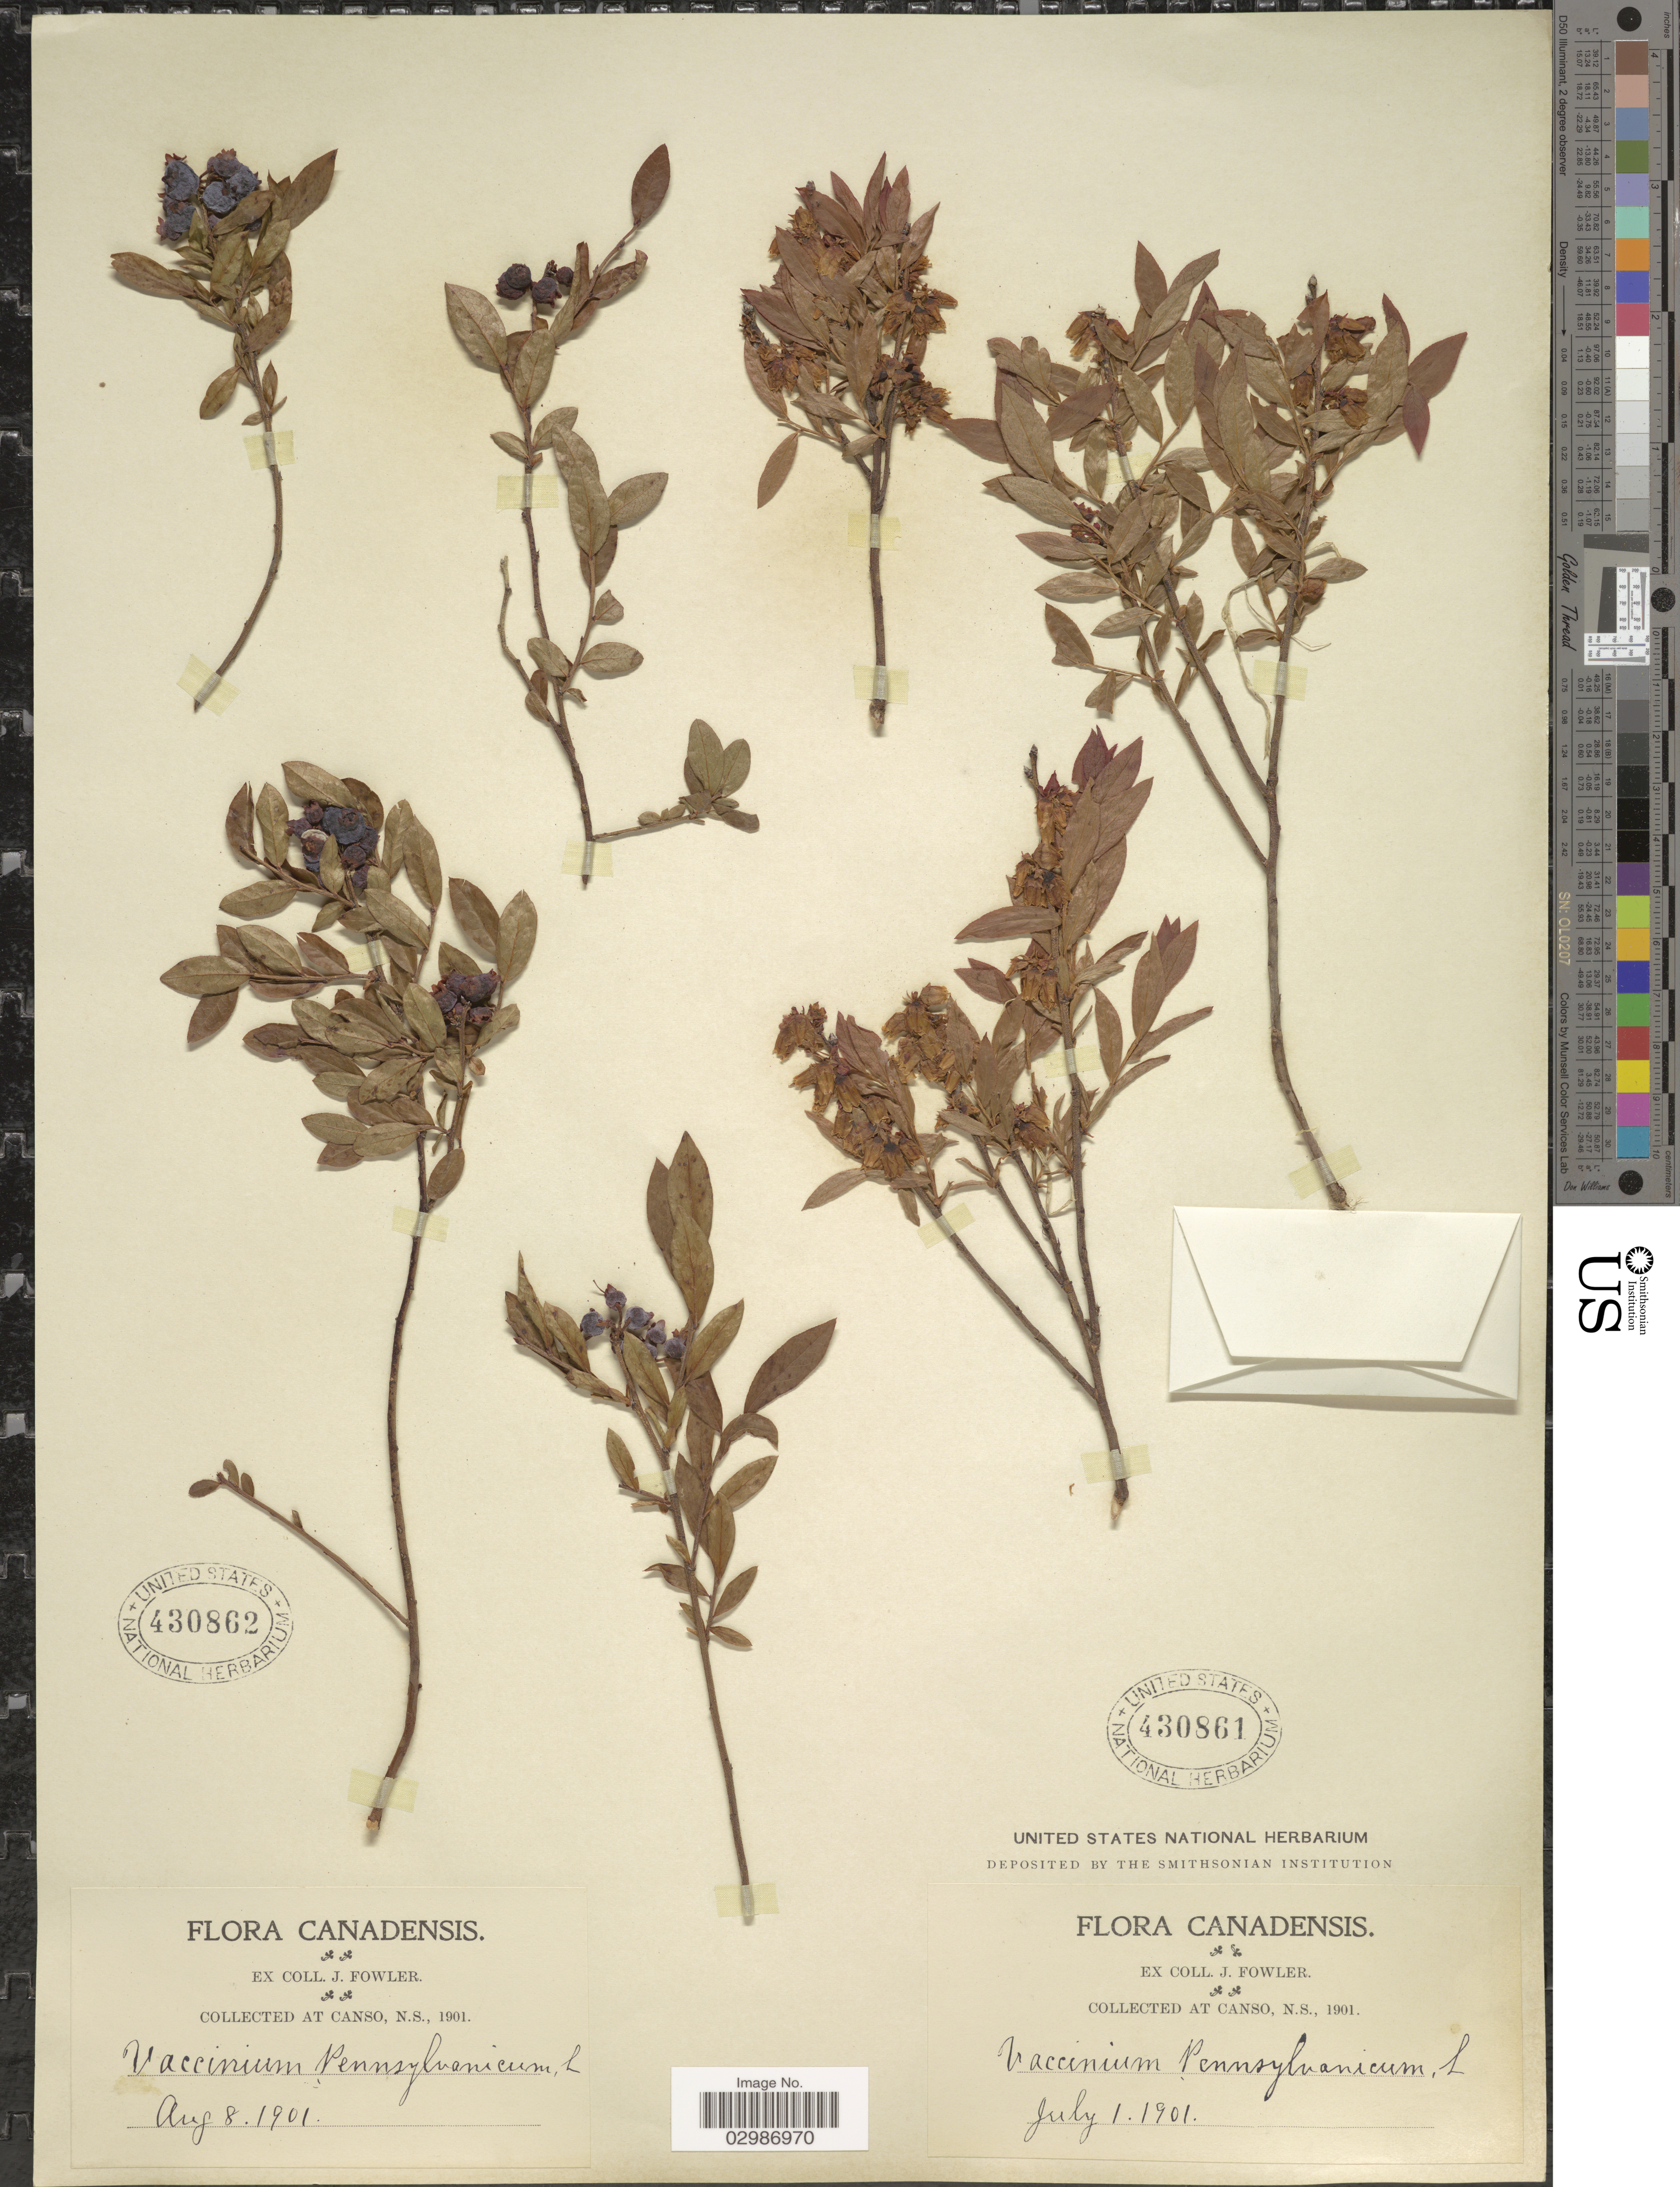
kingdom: Plantae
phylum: Tracheophyta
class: Magnoliopsida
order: Ericales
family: Ericaceae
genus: Vaccinium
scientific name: Vaccinium angustifolium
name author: Aiton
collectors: J. Fowler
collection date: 1901-08-08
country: Canada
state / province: Nova Scotia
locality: At Canso.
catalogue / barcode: US 430862